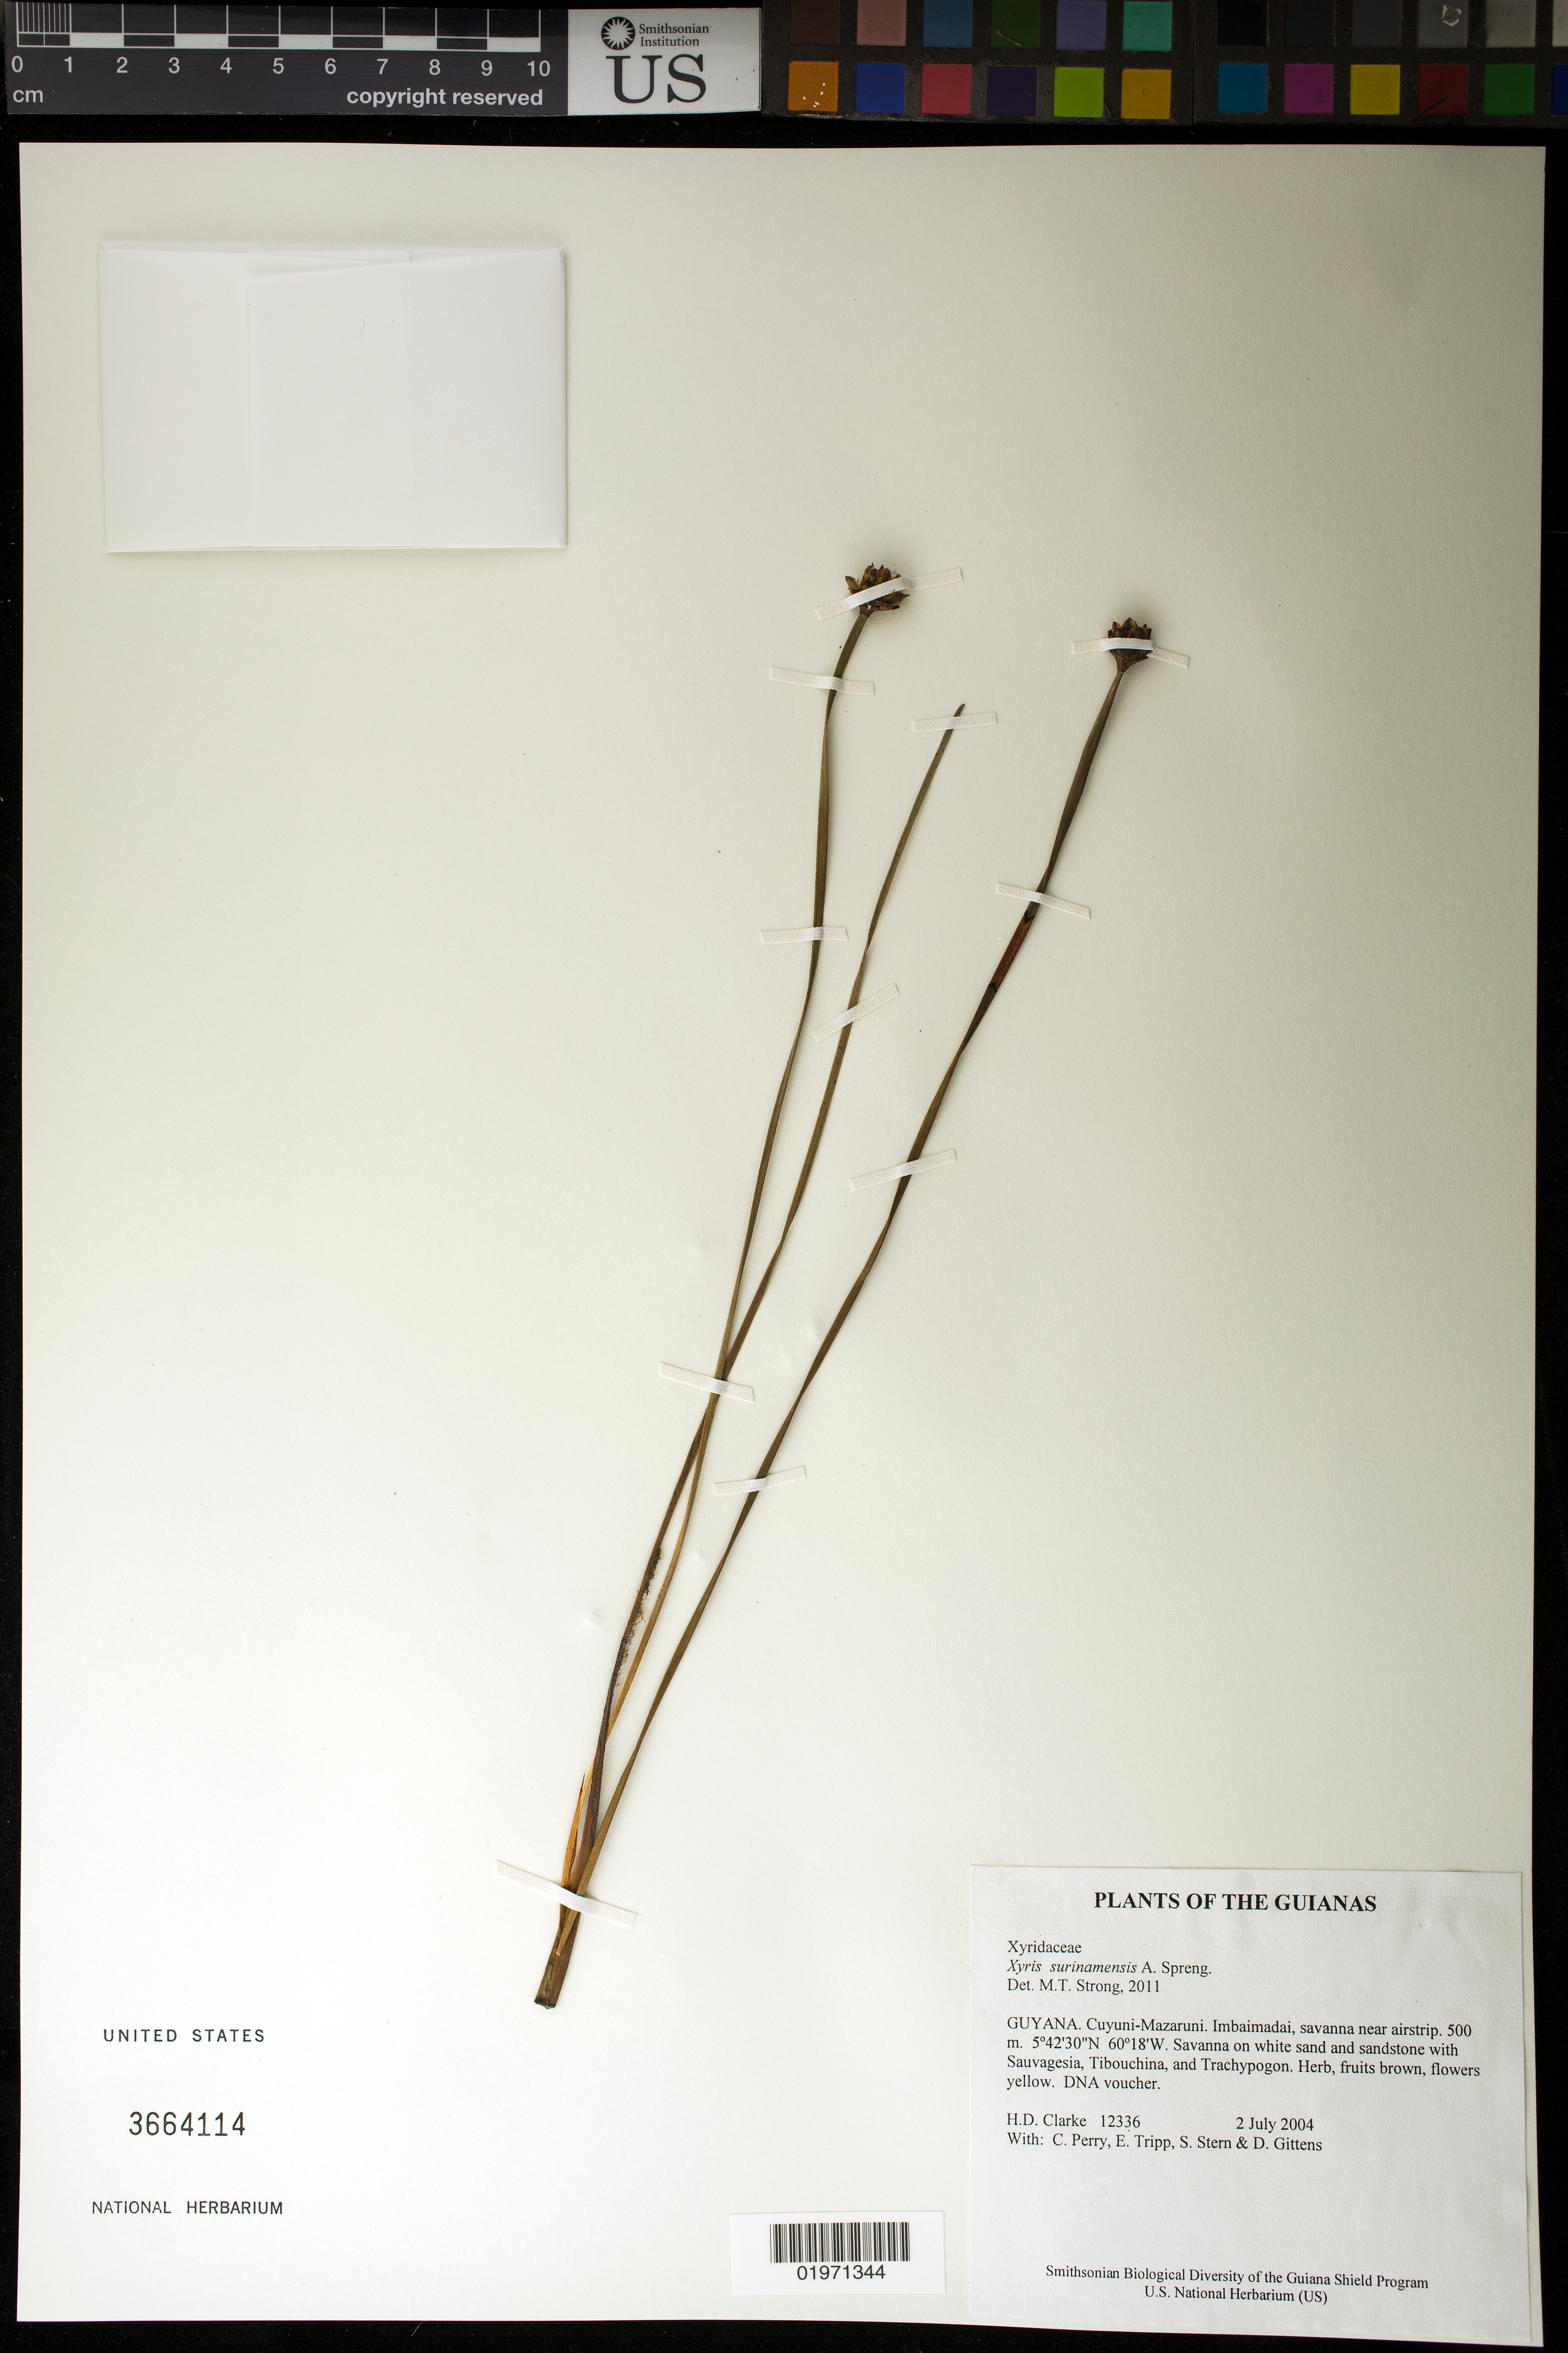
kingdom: Plantae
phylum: Tracheophyta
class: Liliopsida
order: Poales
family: Xyridaceae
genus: Xyris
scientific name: Xyris surinamensis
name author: A. Spreng.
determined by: Strong, M. T., (US), Smithsonian Institution - National Museum of Natural History (UNITED STATES)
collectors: H. D. Clarke, C. Perry, E. Tripp, S. R. Stern & D. Gittens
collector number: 12336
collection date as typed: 2 July 2004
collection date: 2004-07-02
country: Guyana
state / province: Cuyuni-Mazaruni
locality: Imbaimadai, savanna near airstrip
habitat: Savanna on white sand and sandstone with Sauvagesia, Tibouchina, and Trachypogon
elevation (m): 500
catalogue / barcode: US 3664114